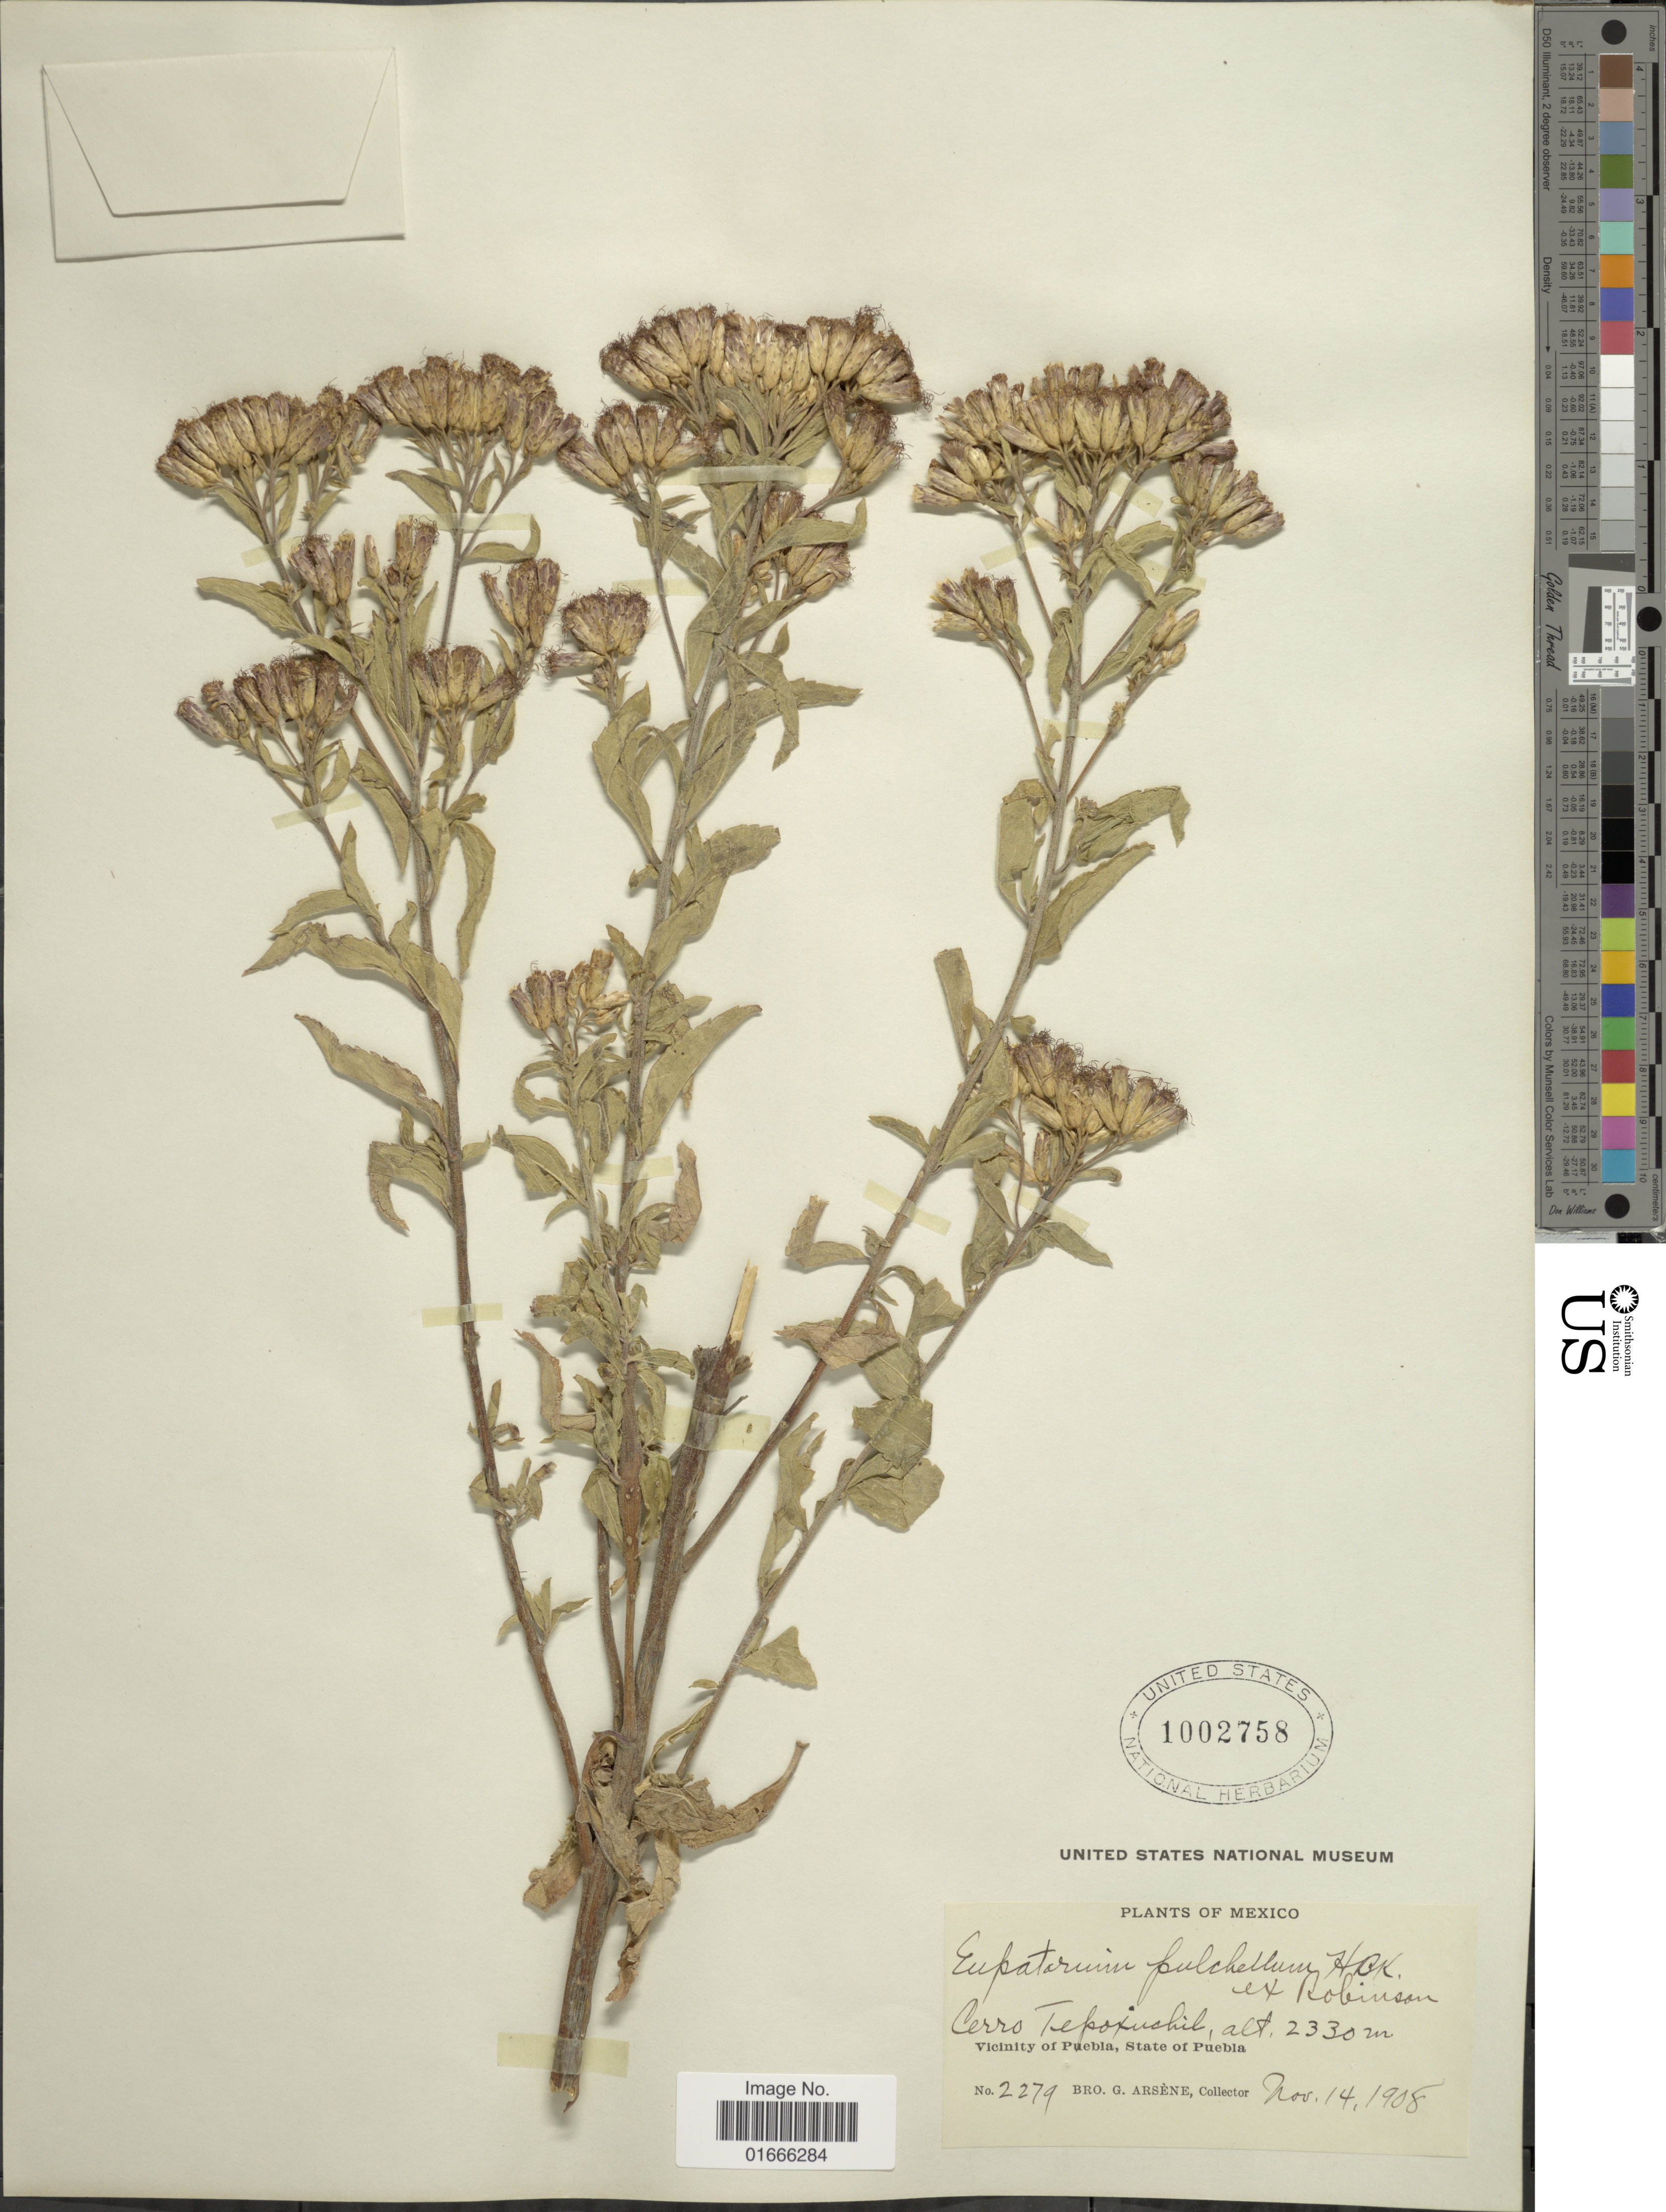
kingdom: Plantae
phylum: Tracheophyta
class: Magnoliopsida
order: Asterales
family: Asteraceae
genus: Chromolaena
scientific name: Chromolaena pulchella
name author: (Kunth) R.M. King & H. Rob.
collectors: Bro. G. Arsène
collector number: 2279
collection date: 1908-11-14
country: Mexico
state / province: Puebla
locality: Cerro Tepoxuchid, Vinicity of Puebla, state of Puebla.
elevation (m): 2330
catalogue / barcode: US 1002758